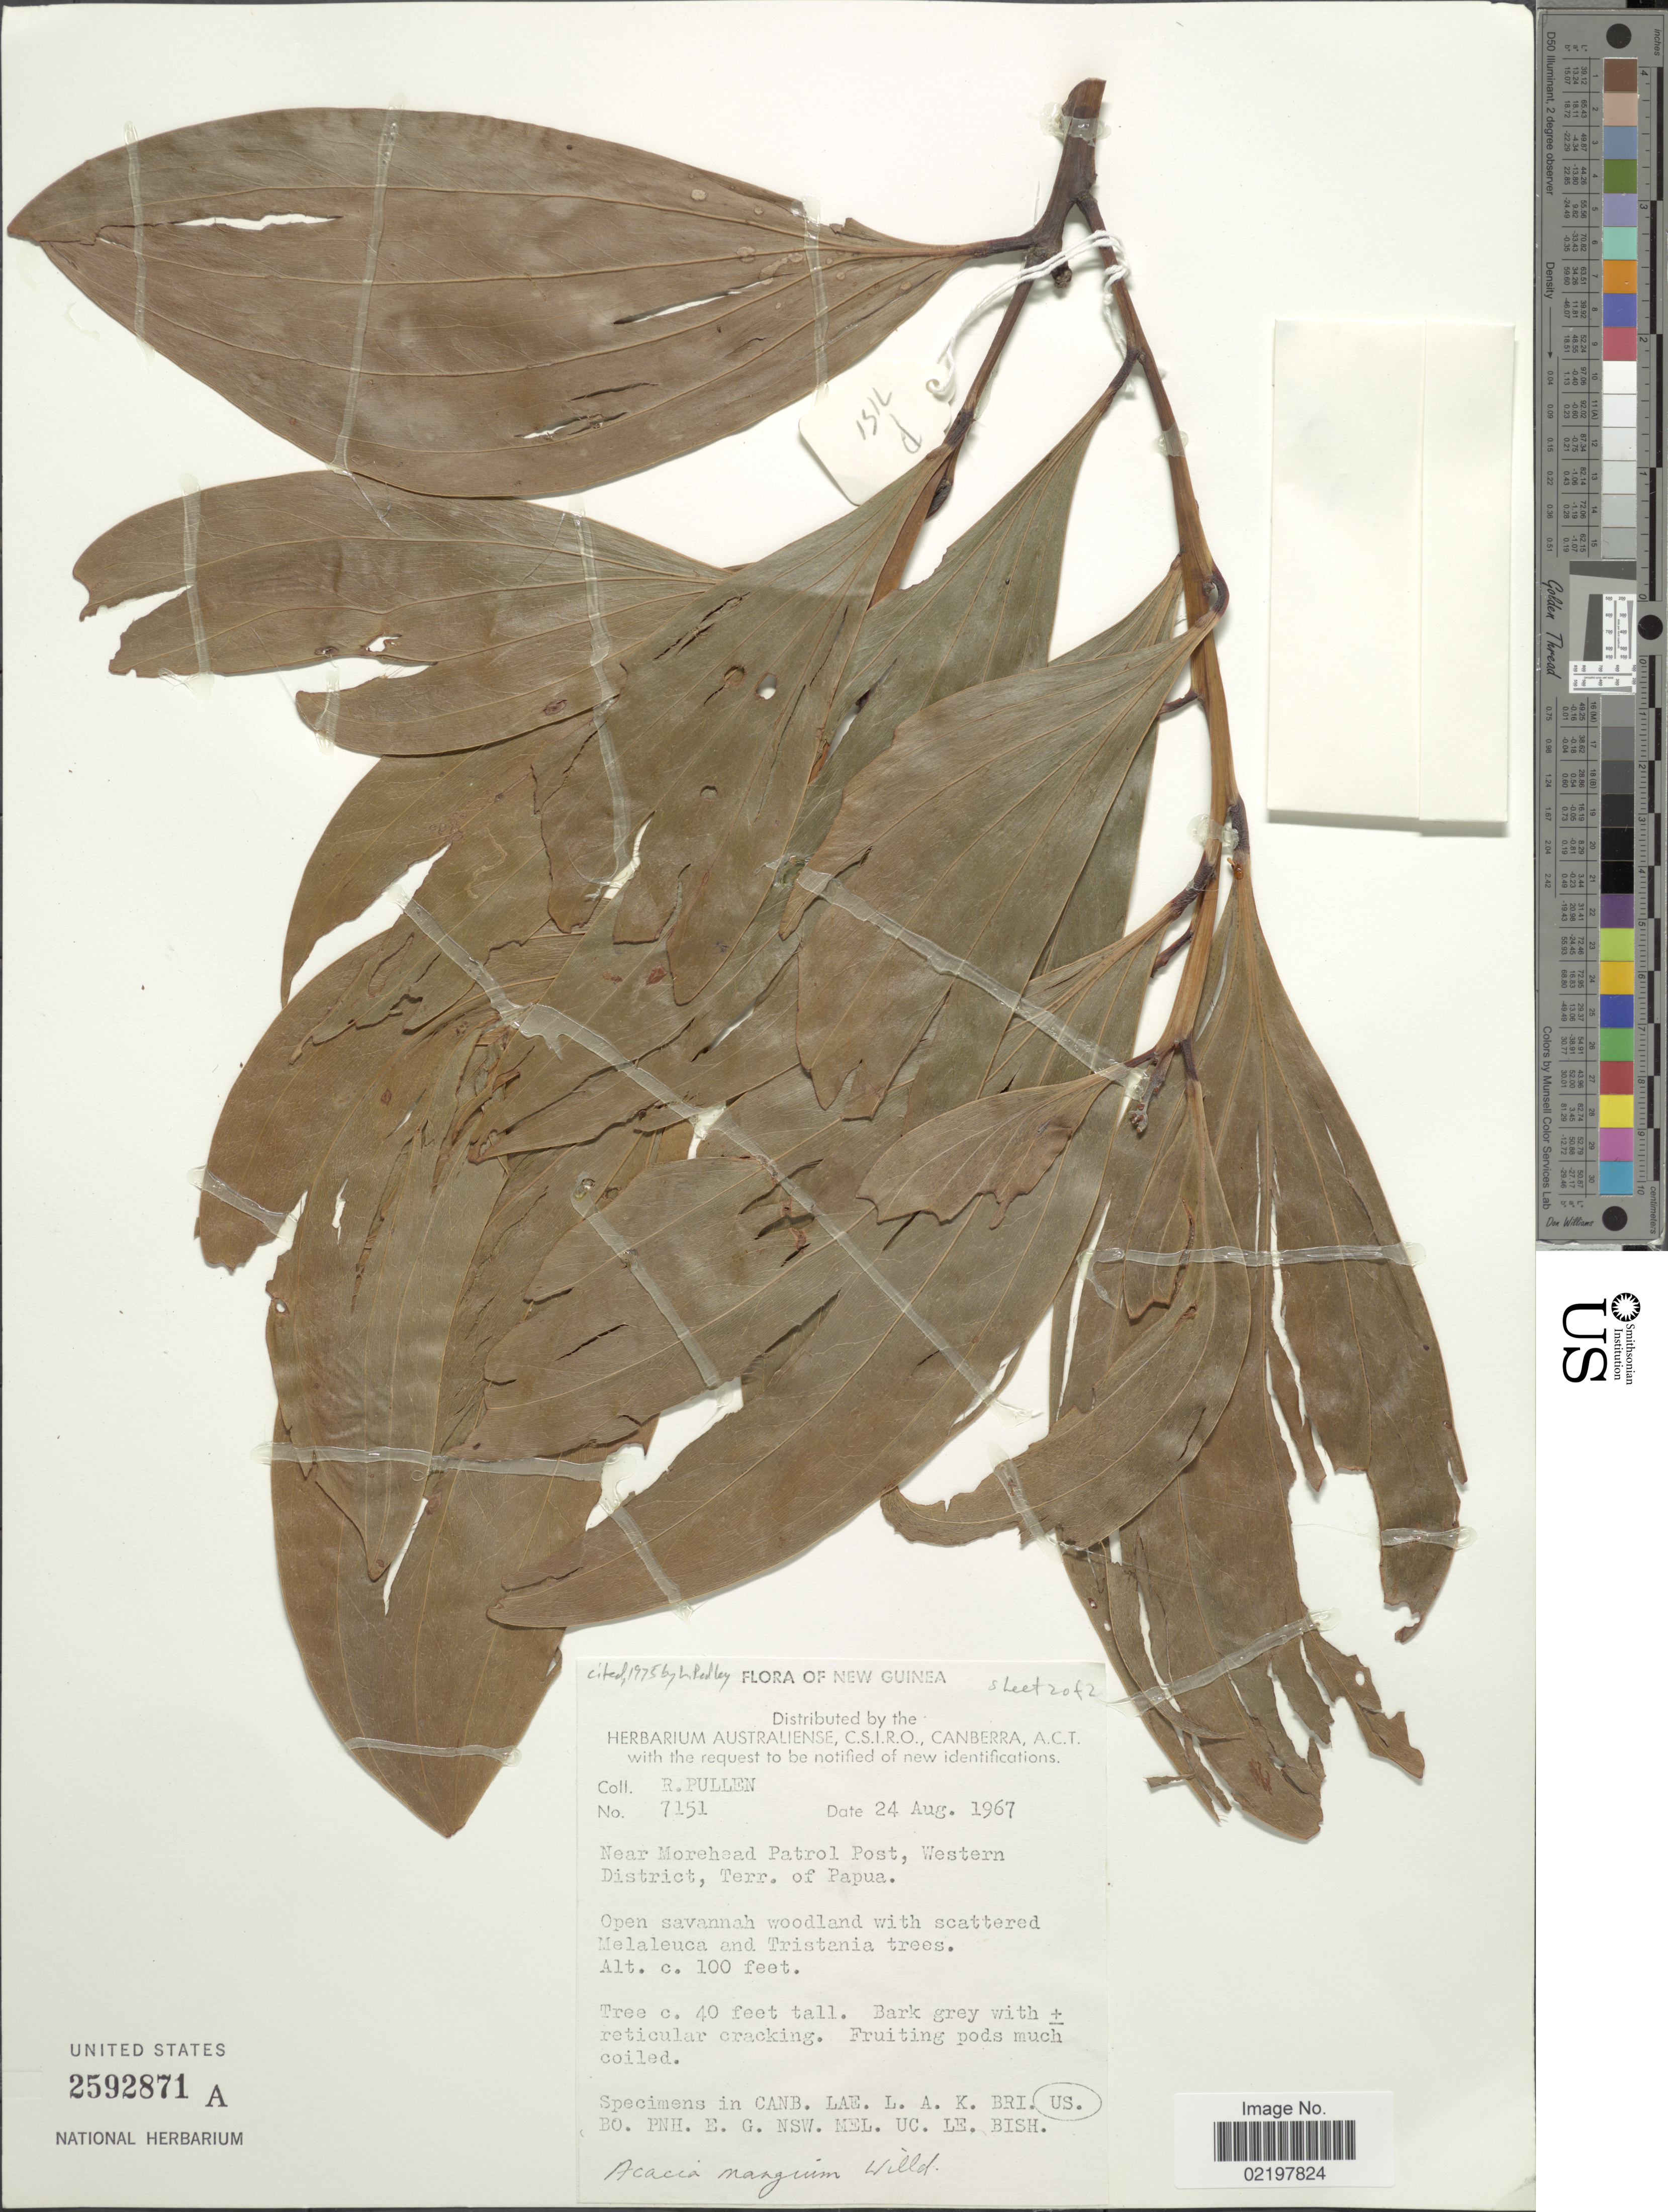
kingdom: Plantae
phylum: Tracheophyta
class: Magnoliopsida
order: Fabales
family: Fabaceae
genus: Acacia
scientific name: Acacia mangium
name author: Willd.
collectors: R. Pullen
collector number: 7151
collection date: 1967-08-24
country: Papua New Guinea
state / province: Manus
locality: New Guinea, Near Morehead Patrol Post, Western District, Terr. of Papua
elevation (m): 30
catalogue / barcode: US 2592871A